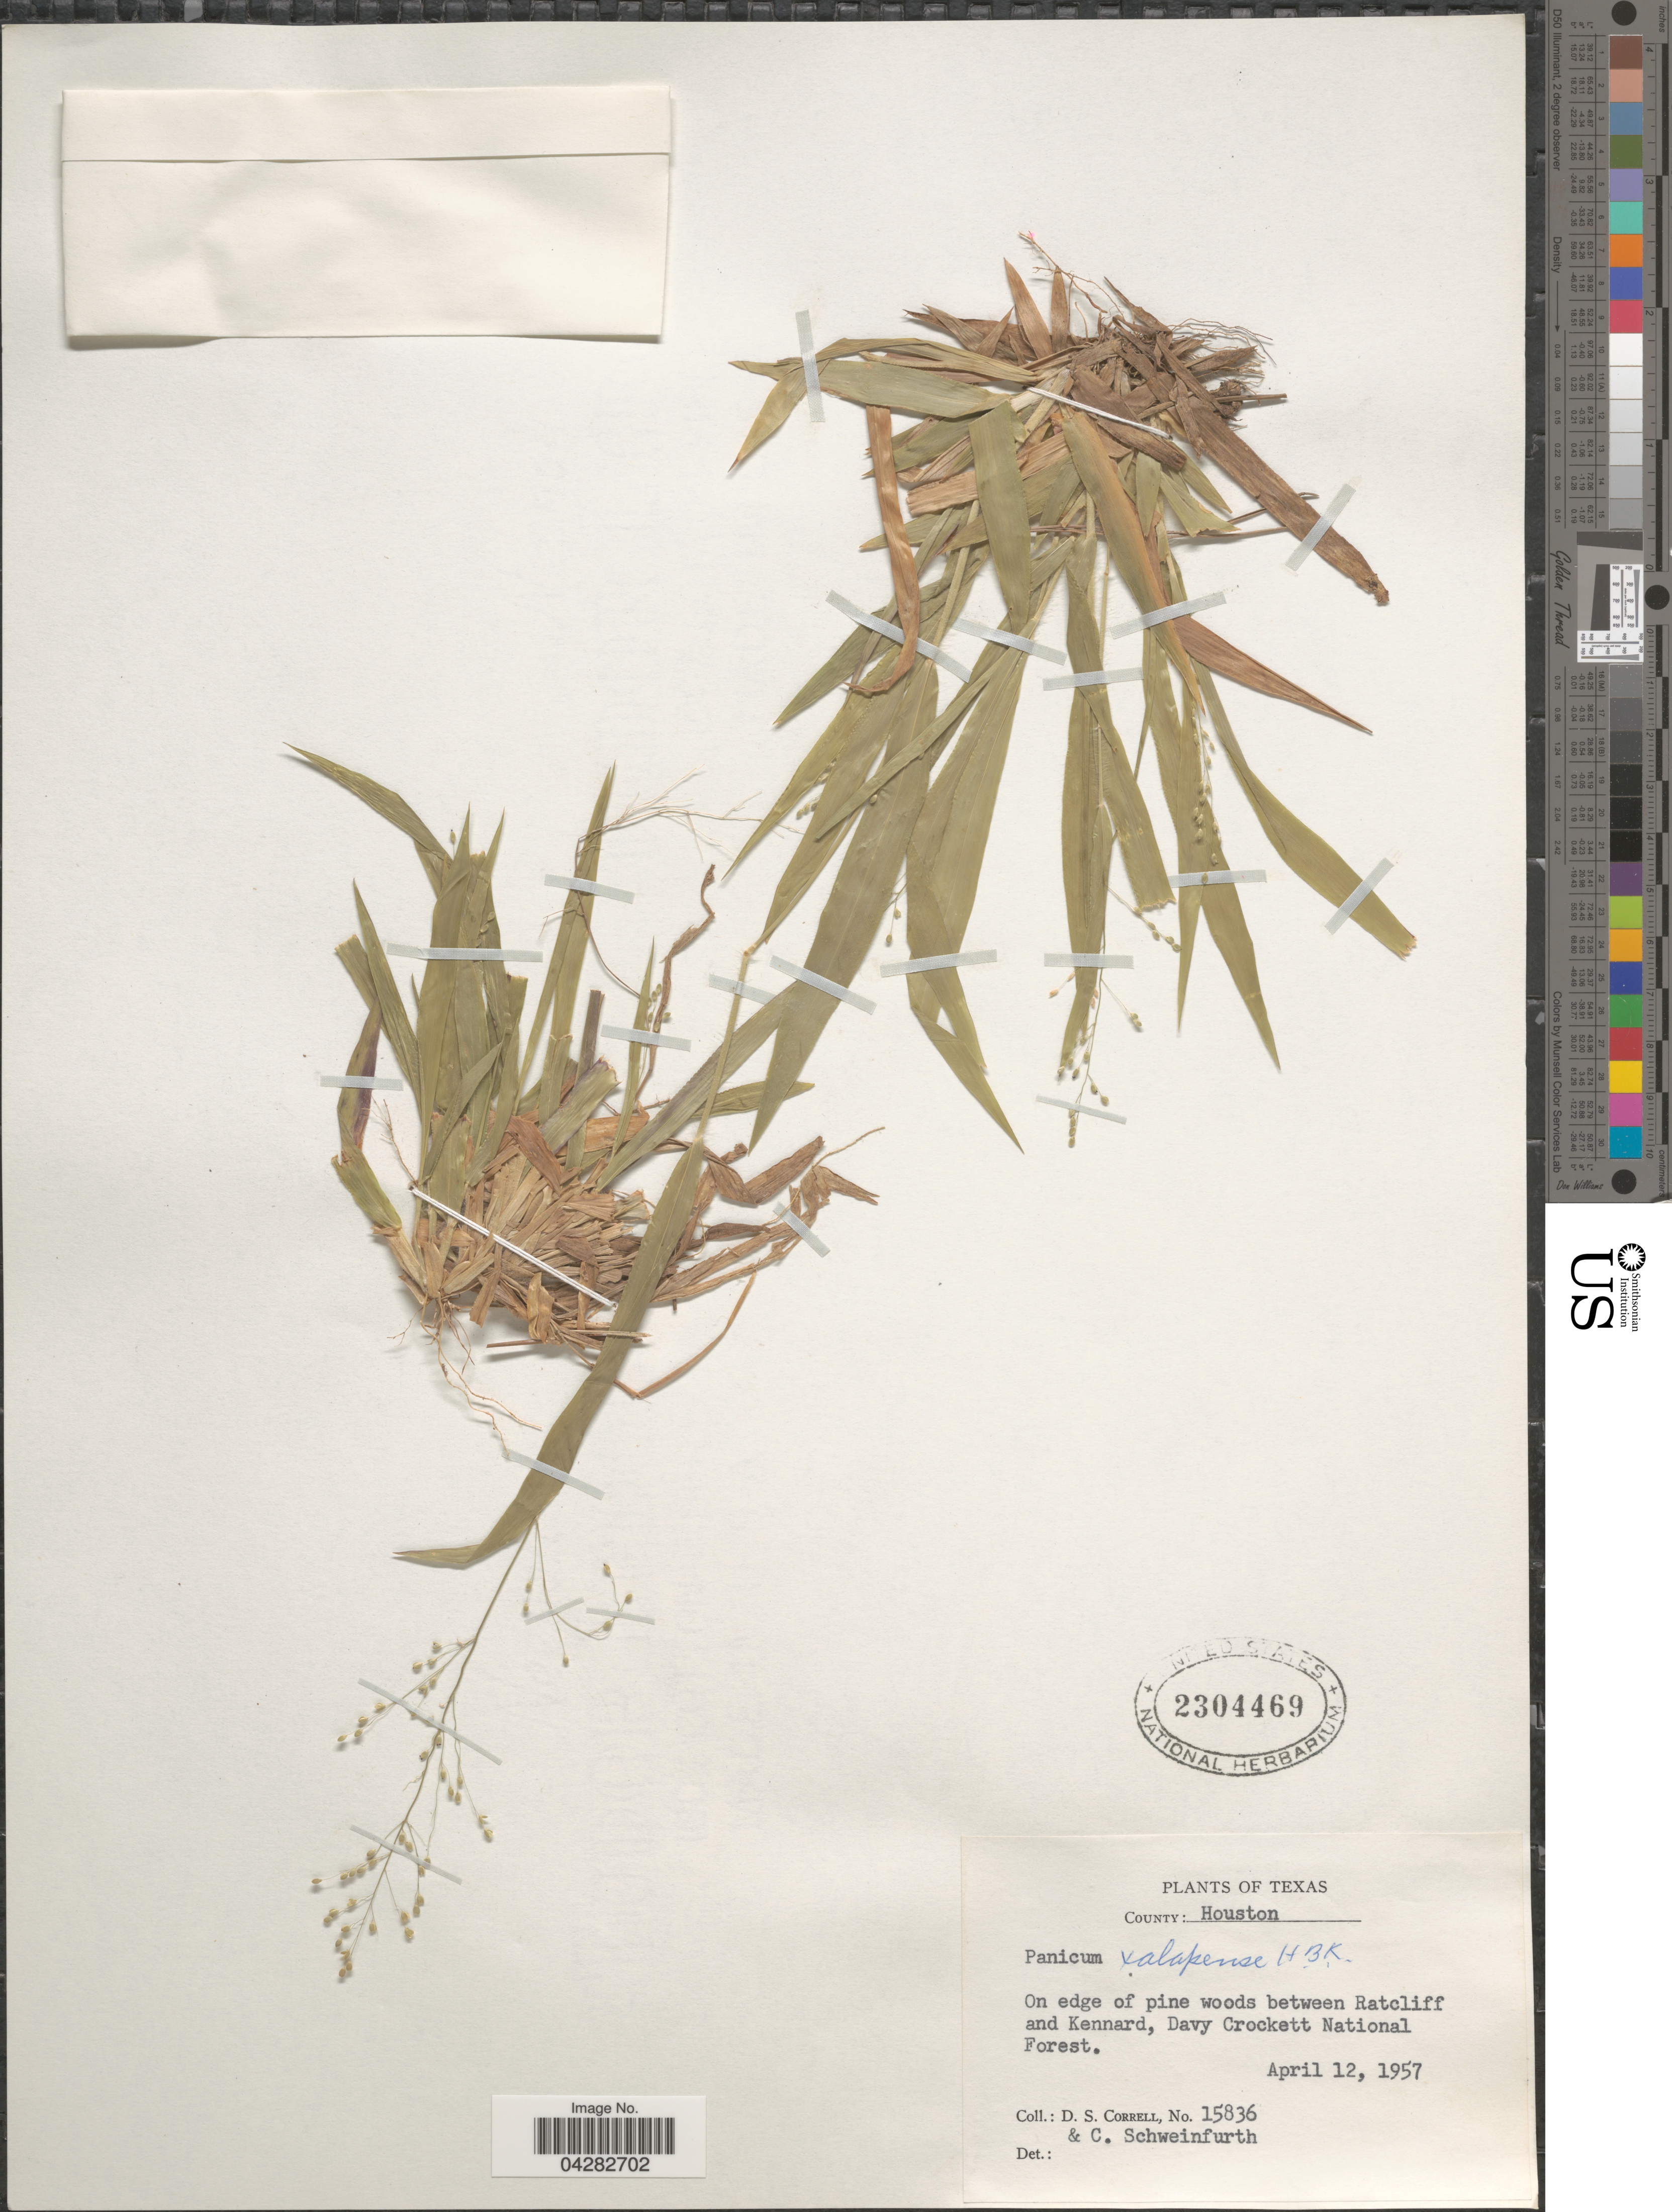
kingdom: Plantae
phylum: Tracheophyta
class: Liliopsida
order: Poales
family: Poaceae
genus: Dichanthelium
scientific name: Dichanthelium laxiflorum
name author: (Lam.) Gould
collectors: D. S. Correll & C. Schweinfurth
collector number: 15836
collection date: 1957-04-12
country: United States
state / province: Texas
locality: County: Houston. Between Ratcliff and Kennard, Davy Crockett National Forest.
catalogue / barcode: US 2304469